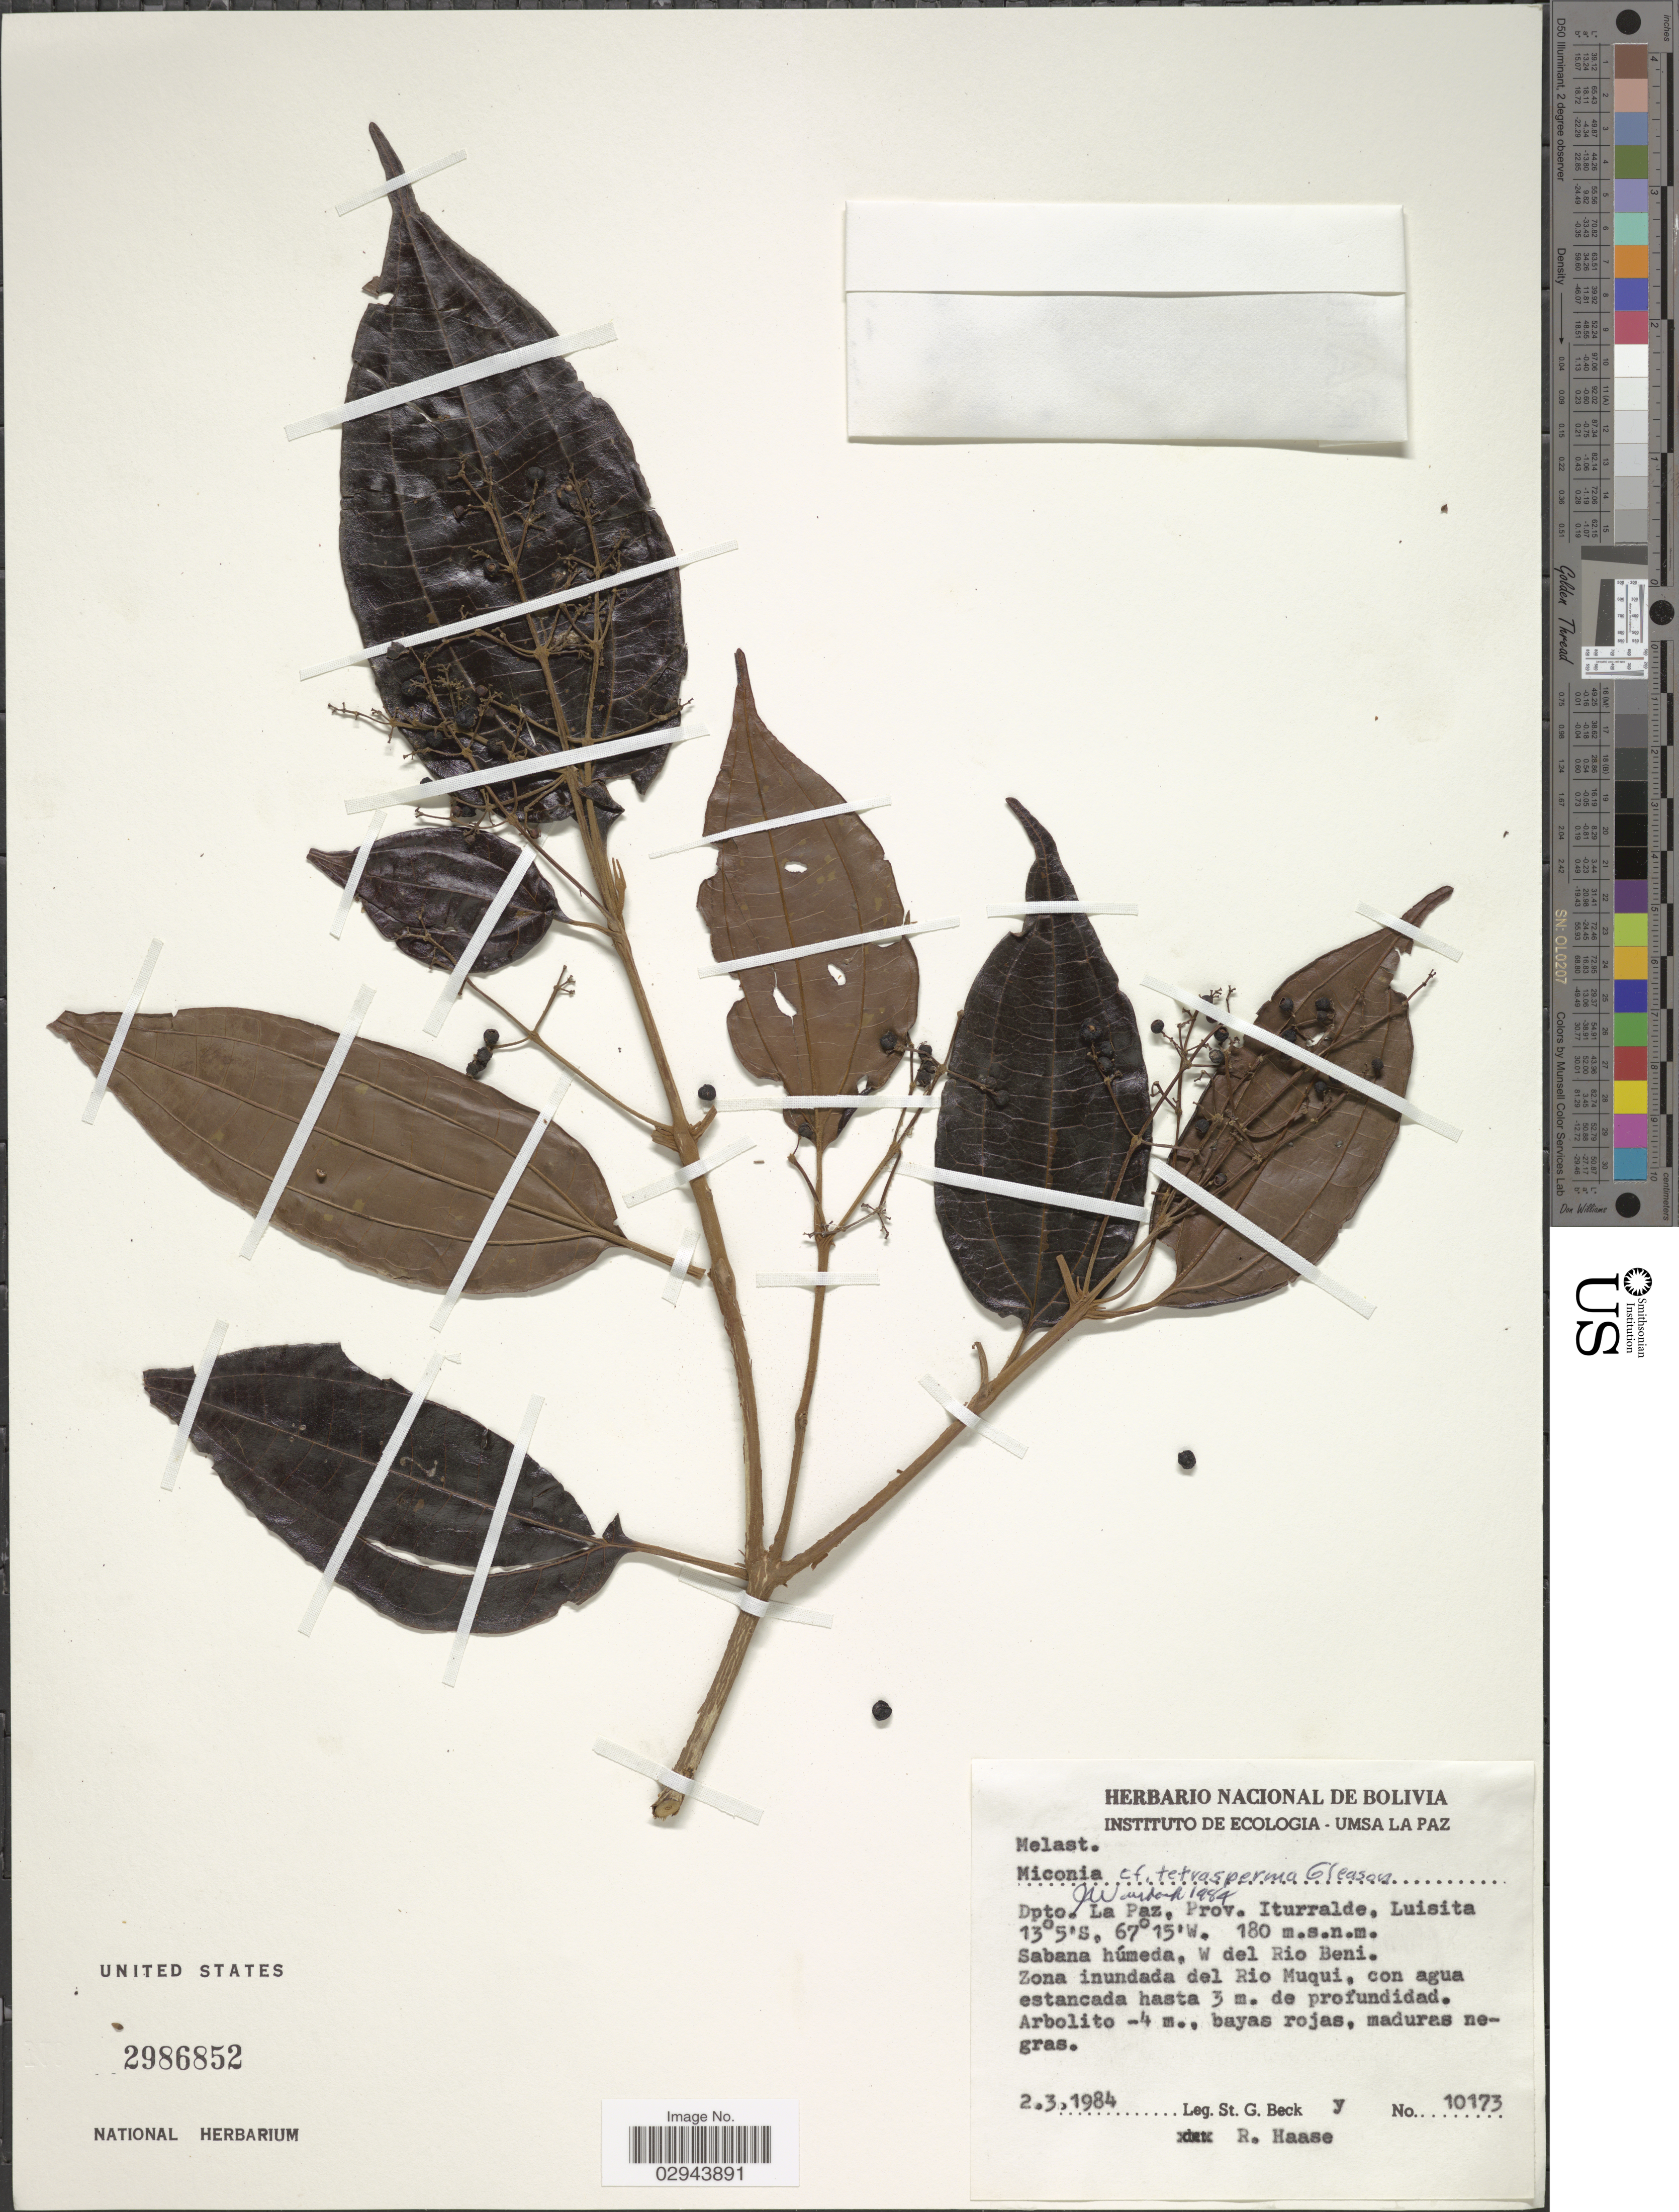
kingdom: Plantae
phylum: Tracheophyta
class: Magnoliopsida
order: Myrtales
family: Melastomataceae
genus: Miconia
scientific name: Miconia tetrasperma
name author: Gleason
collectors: S. G. Beck & R. Haase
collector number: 10173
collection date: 1984-03-02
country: Bolivia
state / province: La Paz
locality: Dpto. La Paz, Prov. Iturralde. Luisita. Zona inundada del Rio Muqui.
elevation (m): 180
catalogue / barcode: US 2986852